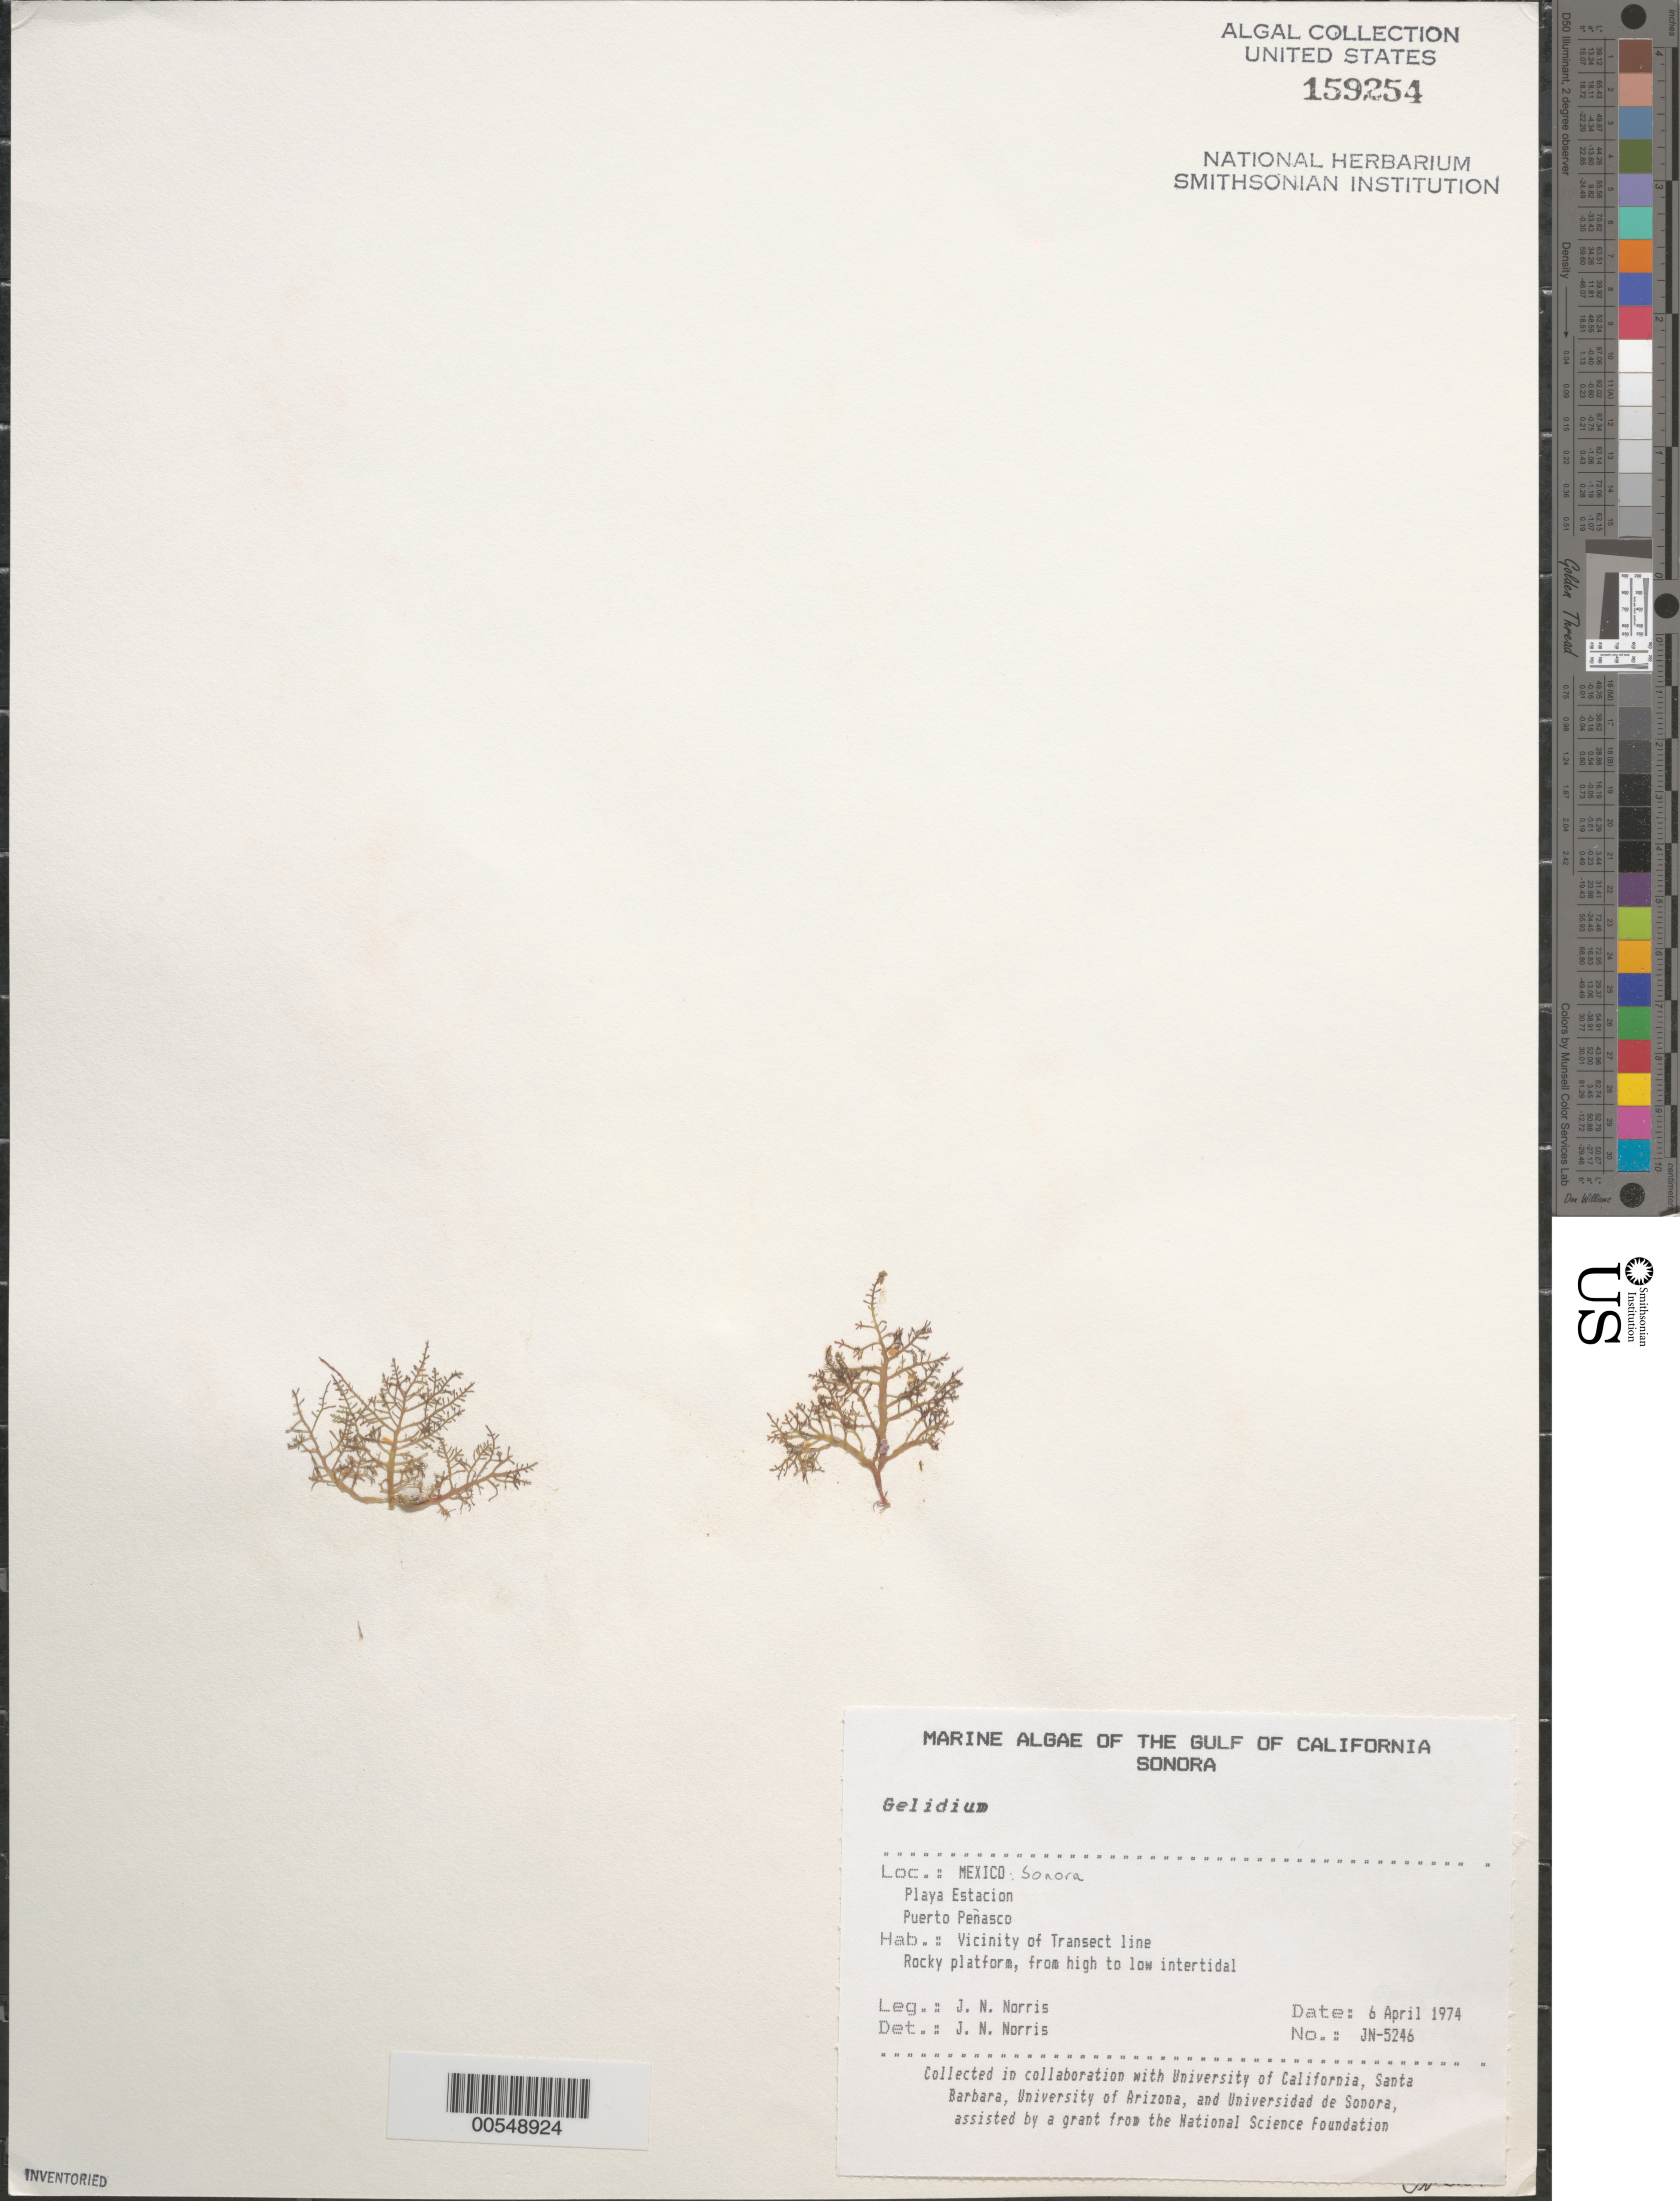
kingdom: Plantae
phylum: Rhodophyta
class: Florideophyceae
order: Gelidiales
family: Gelidiaceae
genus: Gelidium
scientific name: Gelidium sp.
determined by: Norris, James N.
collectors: J. N. Norris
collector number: JN-5246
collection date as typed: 06 Apr 1974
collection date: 1974-04-06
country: Mexico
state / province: Sonora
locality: Playa Estacion, Puerto Penasco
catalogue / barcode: US 159254